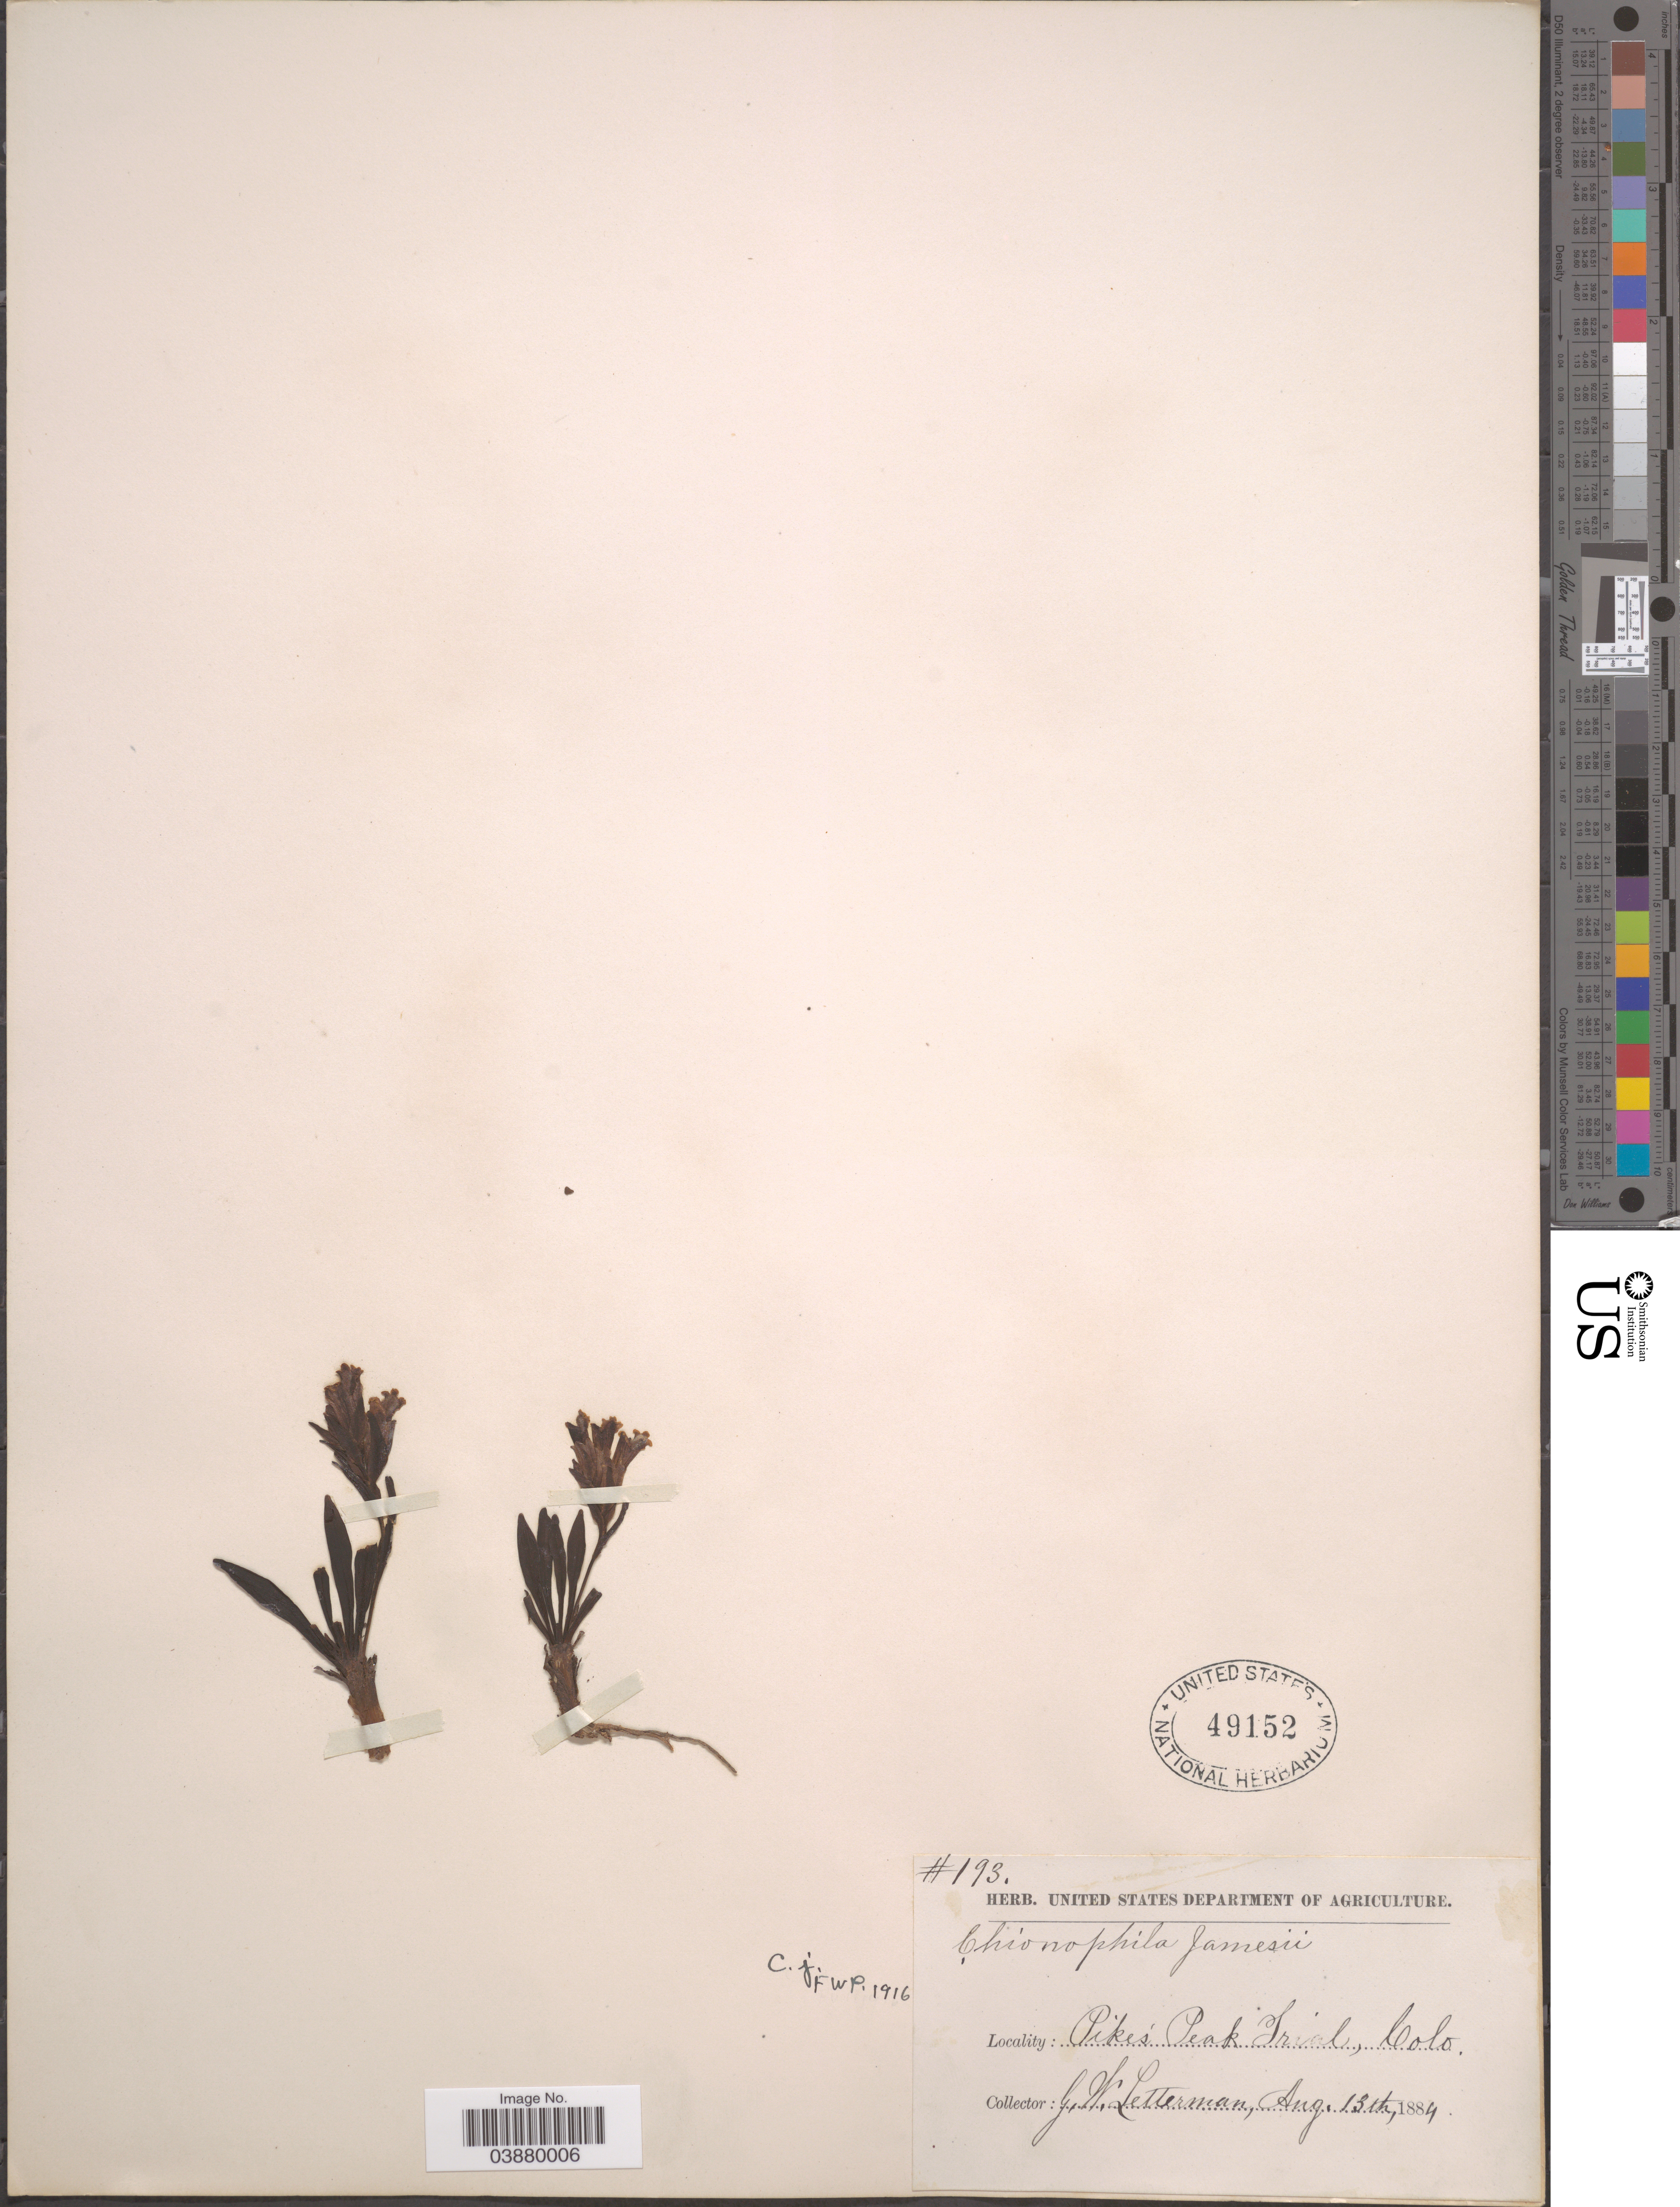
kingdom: Plantae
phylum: Tracheophyta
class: Magnoliopsida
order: Lamiales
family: Plantaginaceae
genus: Chionophila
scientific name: Chionophila jamesii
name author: Benth.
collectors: G. W. Letterman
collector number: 193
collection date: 1884-08-13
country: United States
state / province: Colorado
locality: Pike's Peak Trail.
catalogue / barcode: US 49152